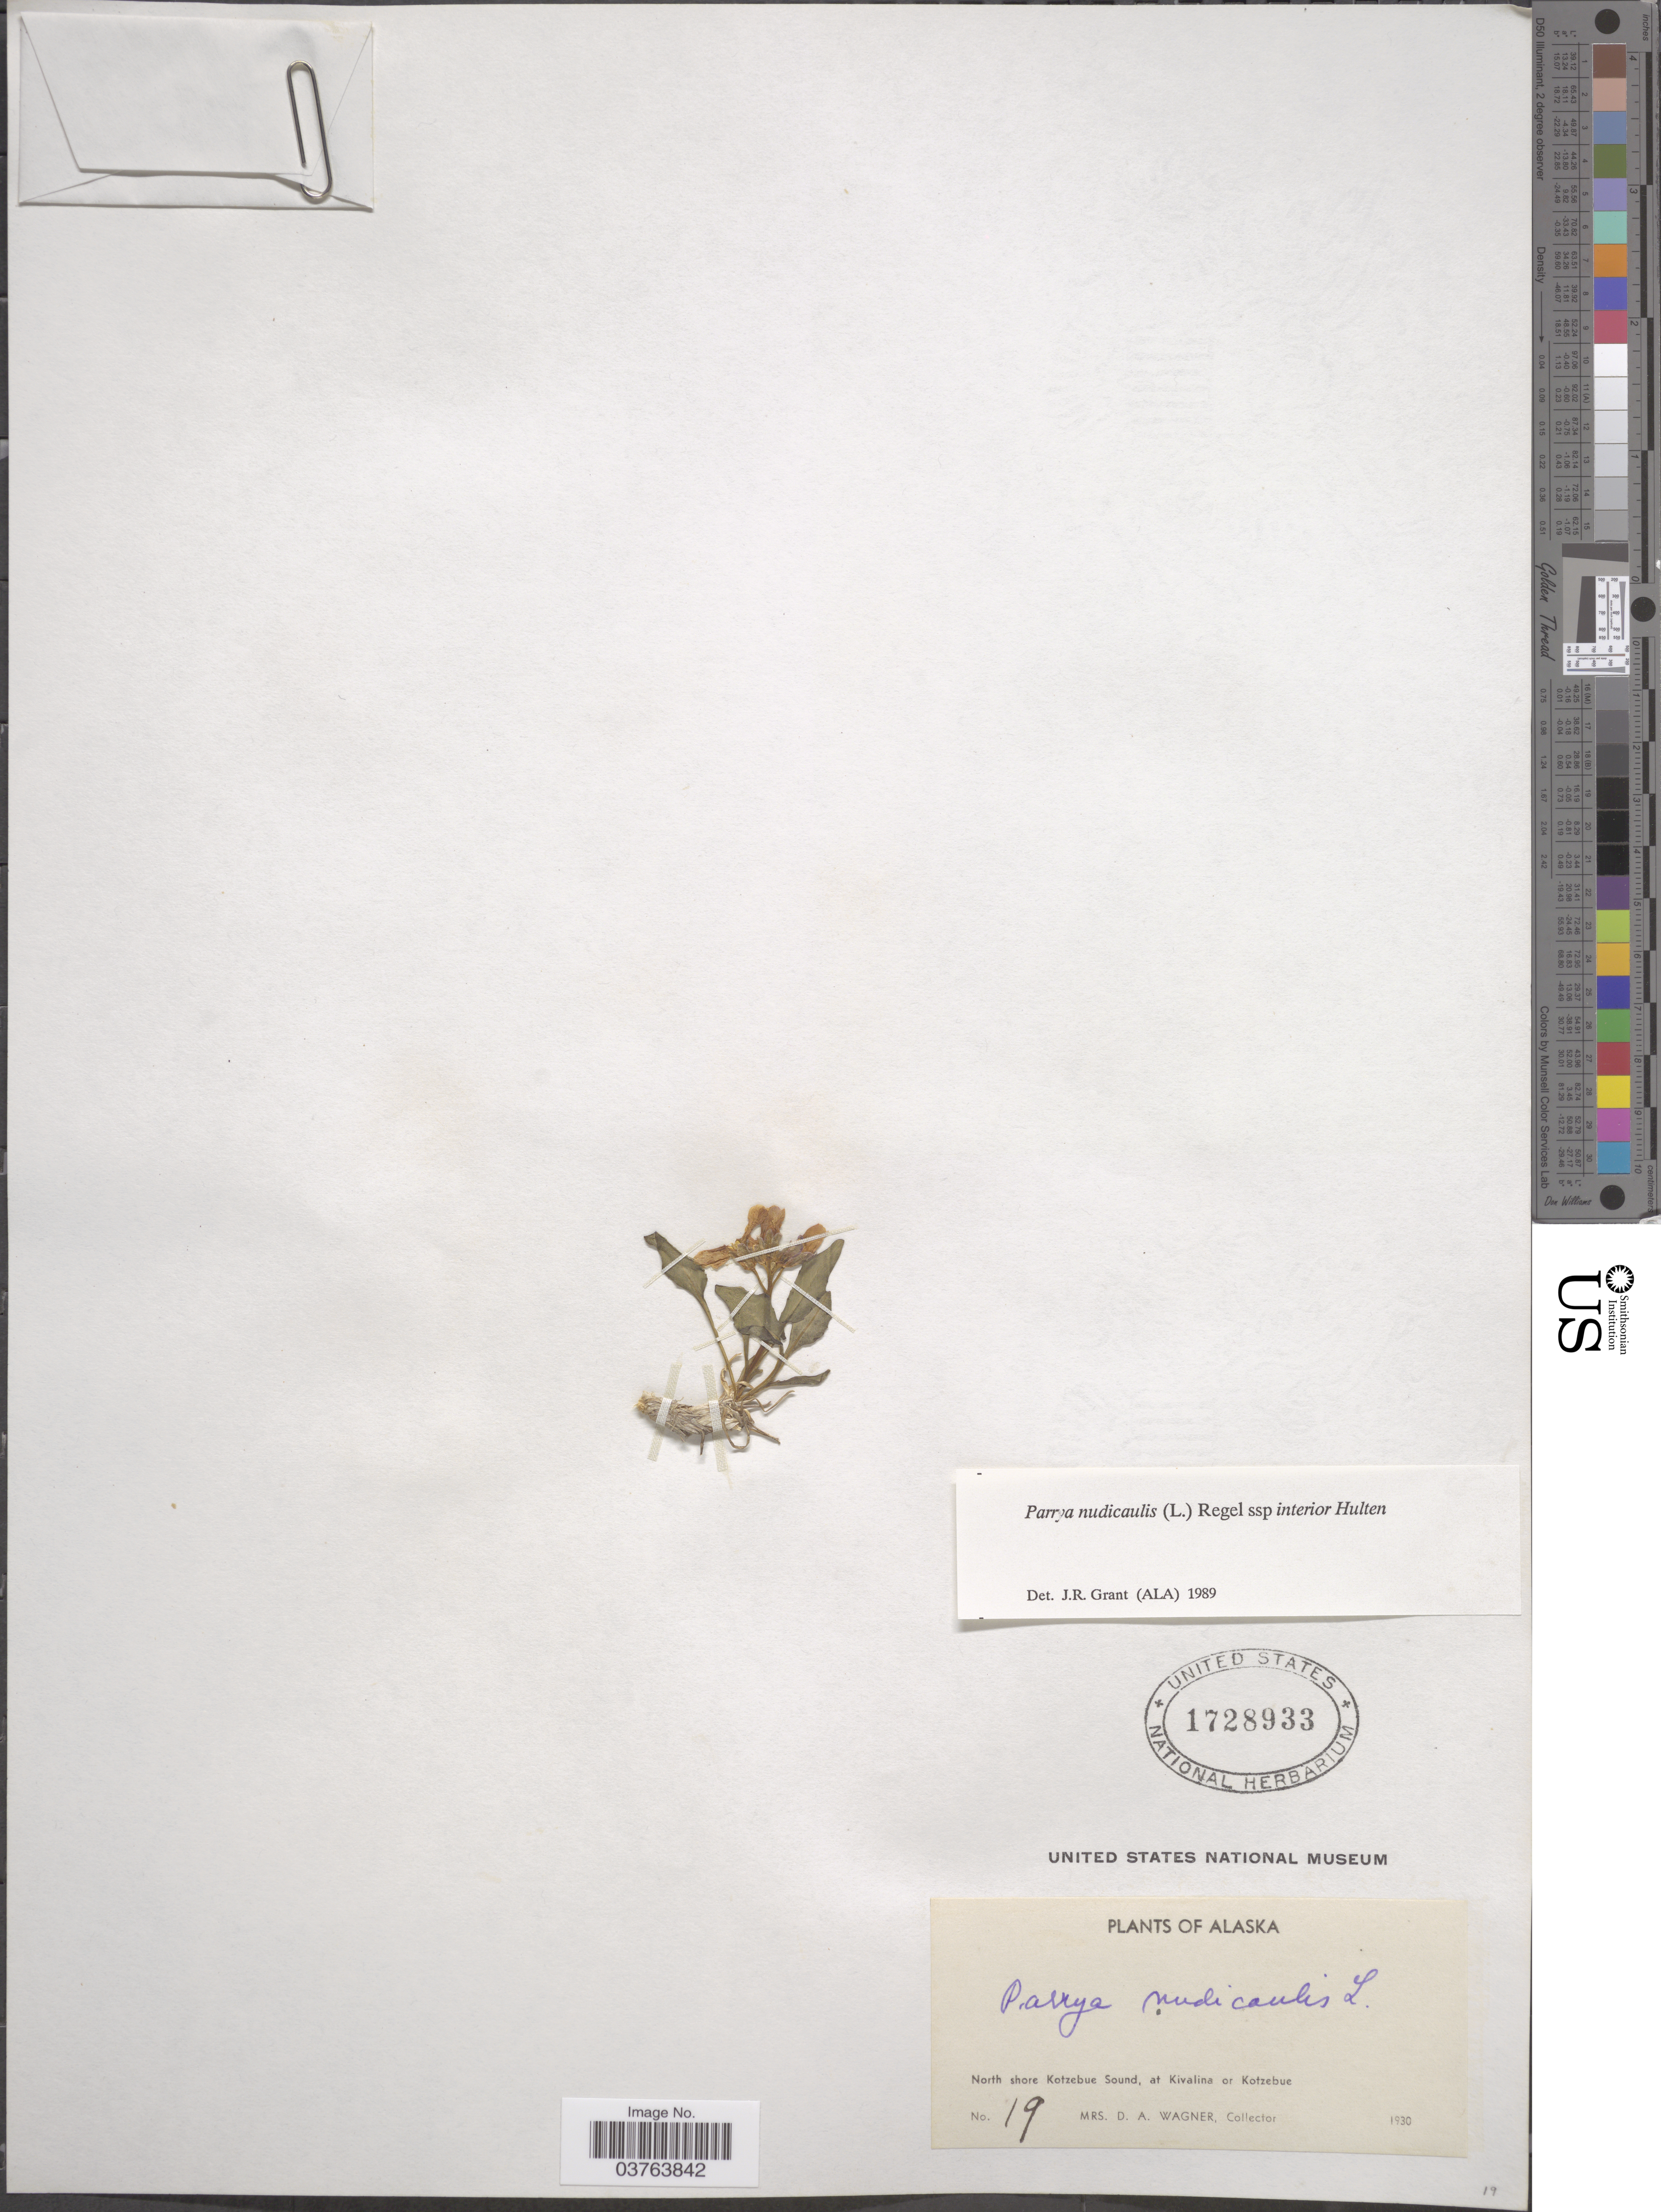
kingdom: Plantae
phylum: Tracheophyta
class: Magnoliopsida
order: Brassicales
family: Brassicaceae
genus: Parrya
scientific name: Parrya nudicaulis subsp. interior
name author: Hultén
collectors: D. Wagner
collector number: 19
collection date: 1930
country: United States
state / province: Alaska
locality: North shore Kotzebue Sound, at Kivalina or Kotzebue.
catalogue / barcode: US 1728933